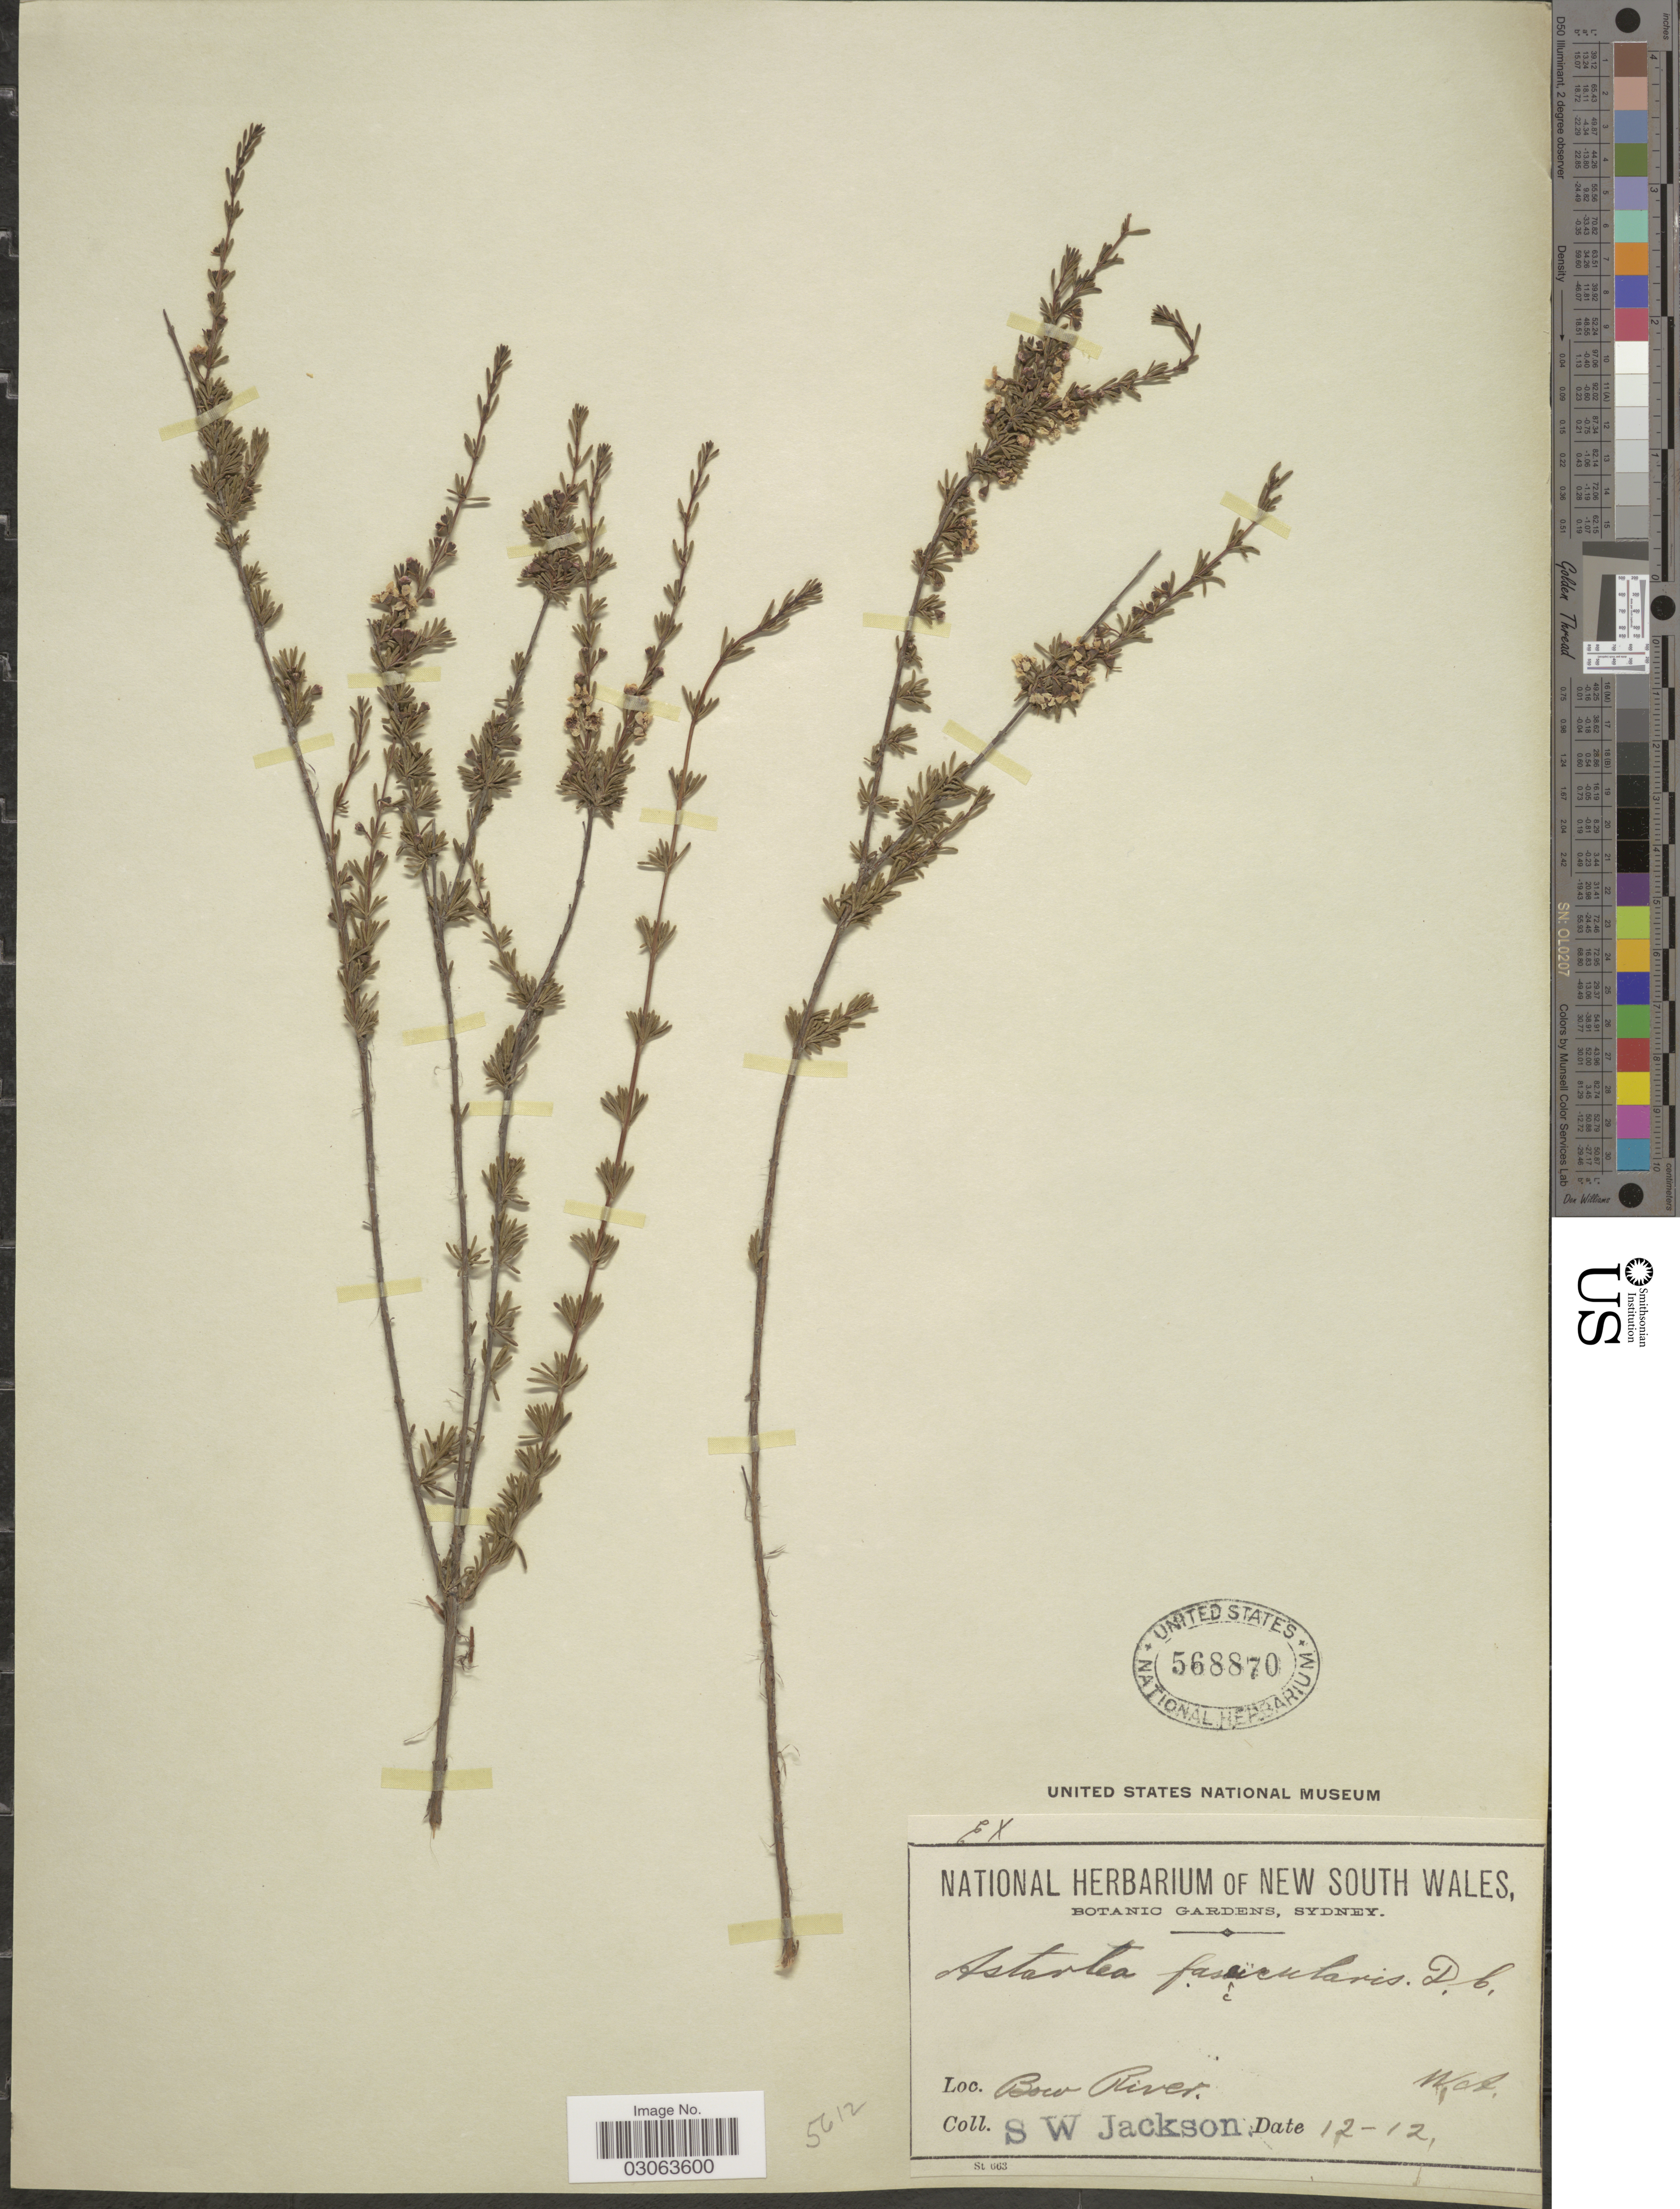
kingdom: Plantae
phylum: Tracheophyta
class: Magnoliopsida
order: Myrtales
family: Myrtaceae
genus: Astartea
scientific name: Astartea fascicularis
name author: (Labill.) A. Cunn. ex DC.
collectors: Jackson, S. W.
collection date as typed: Transcribed d/m/y: /12/12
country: Australia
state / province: Western Australia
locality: Bow River. W. A.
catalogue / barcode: US 568870